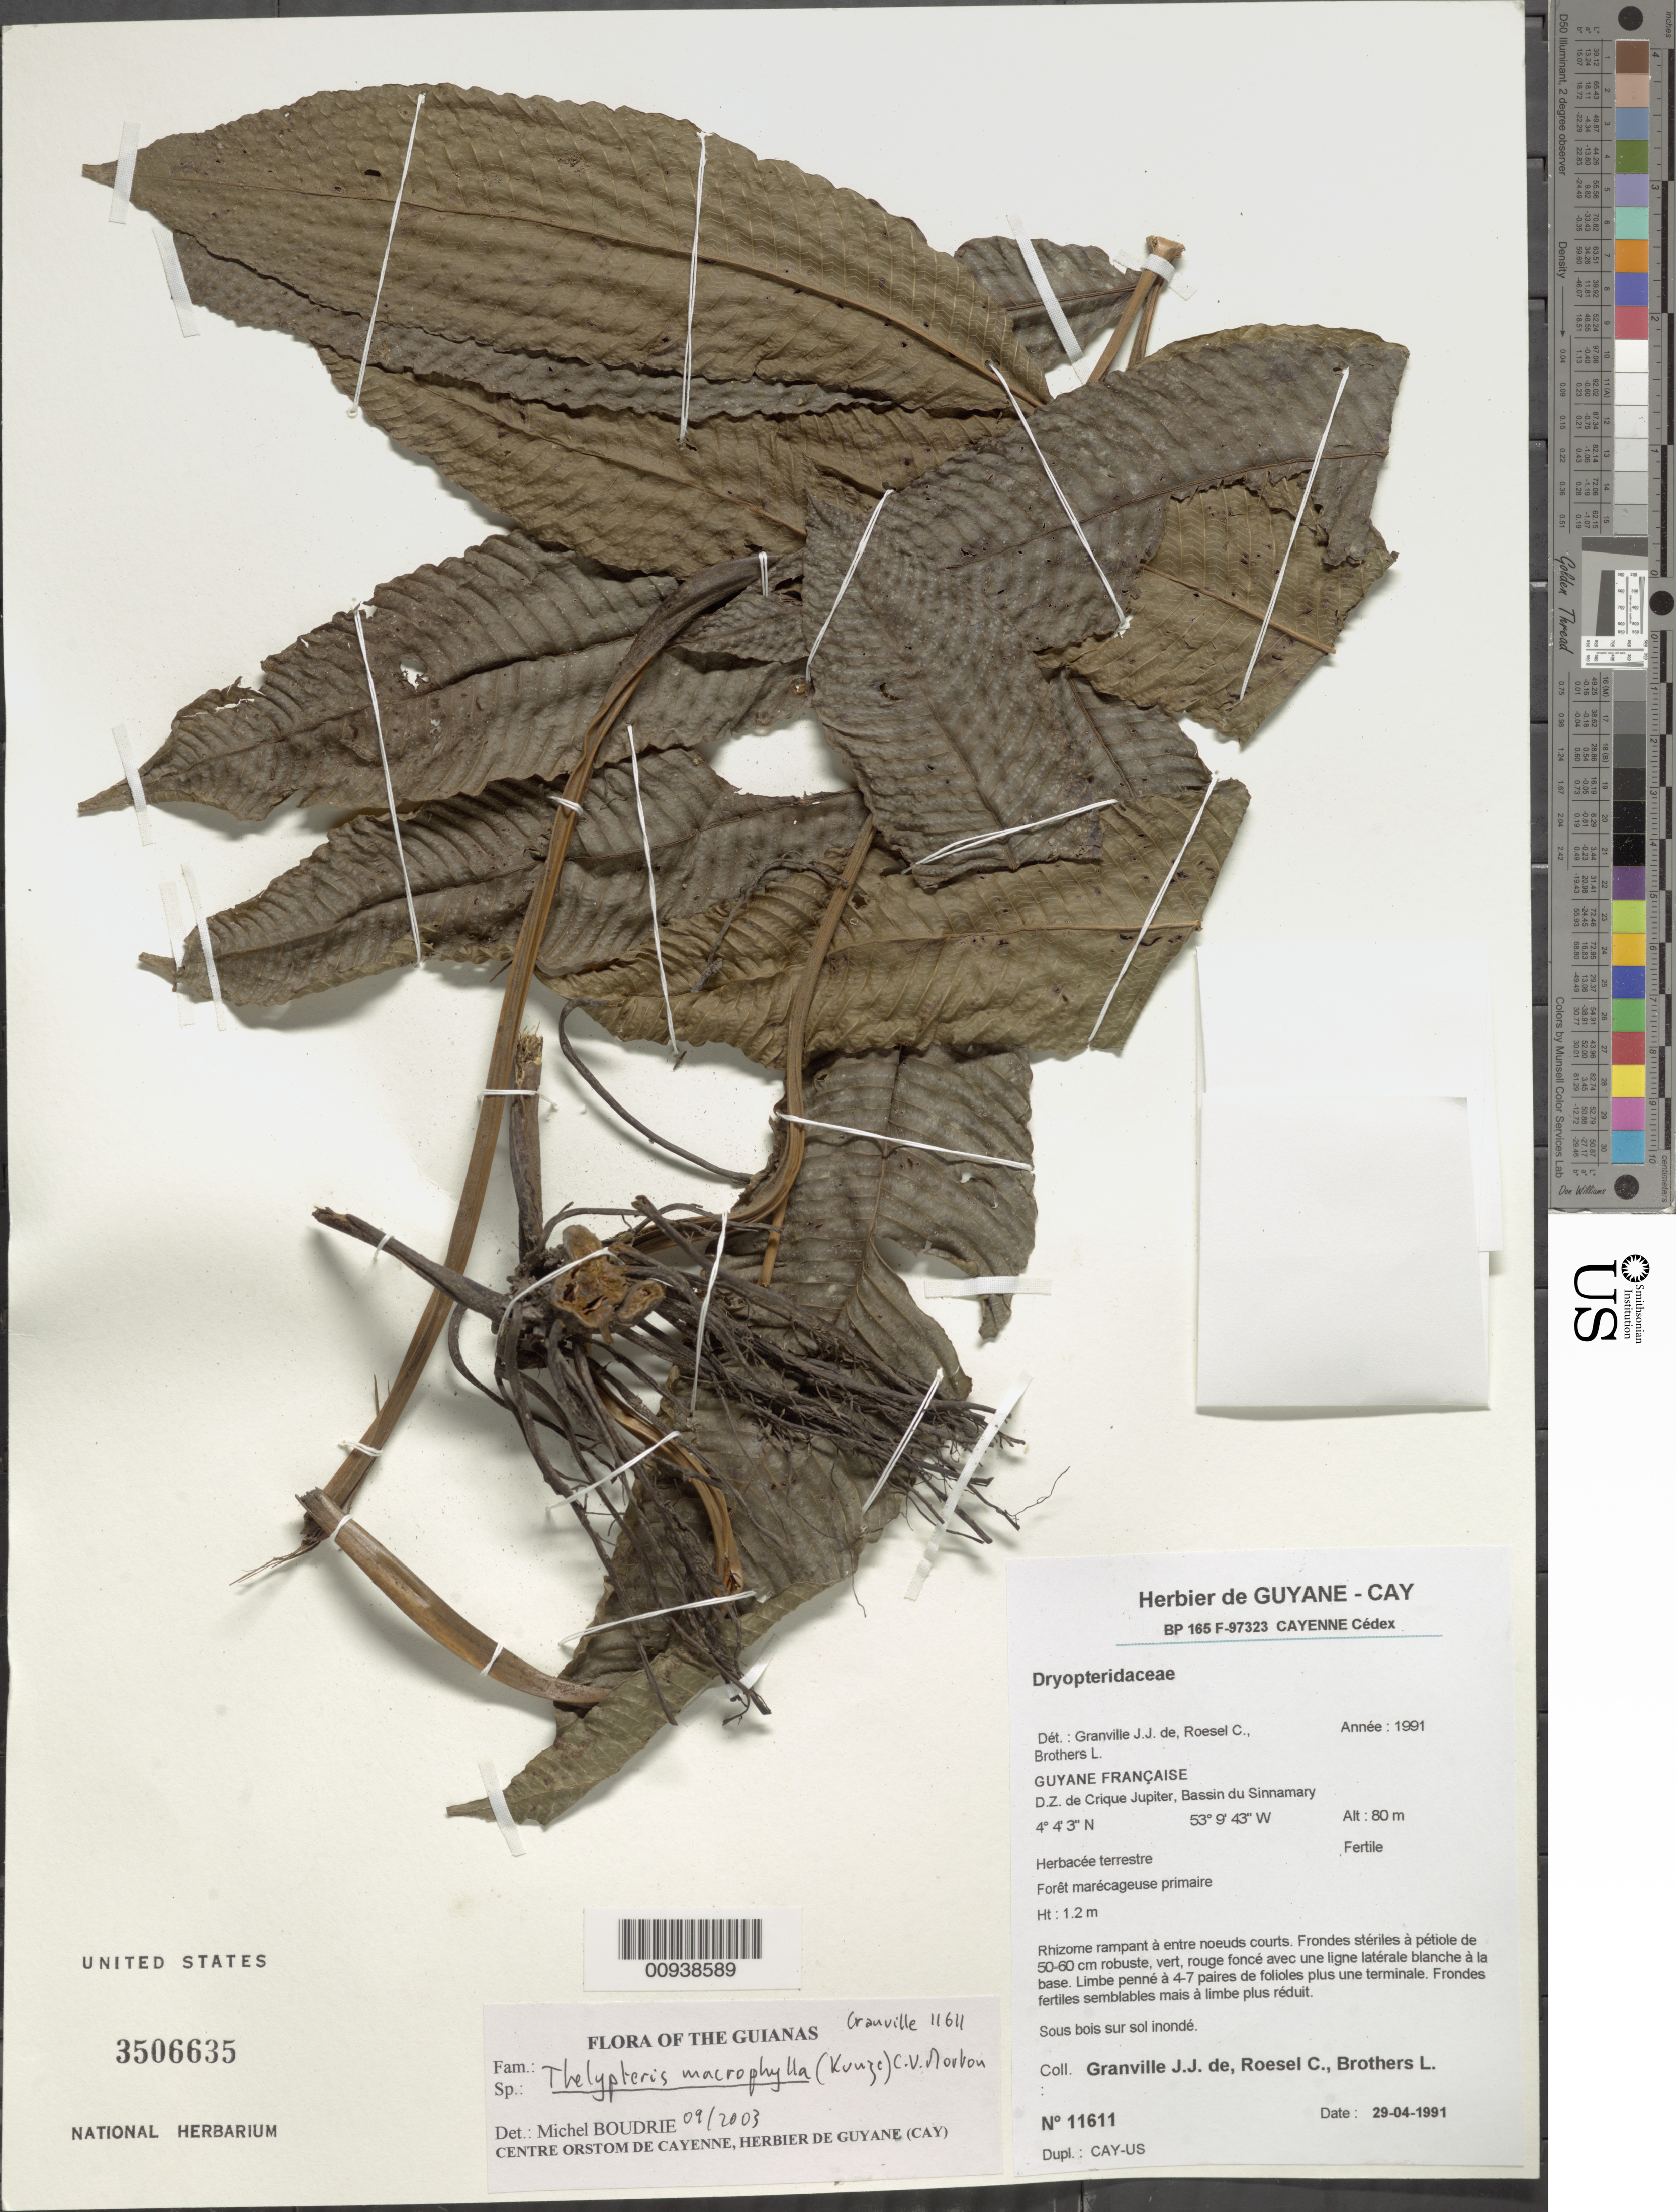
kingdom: Plantae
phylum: Tracheophyta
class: Polypodiopsida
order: Polypodiales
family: Thelypteridaceae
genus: Meniscium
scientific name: Meniscium macrophyllum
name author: Kunze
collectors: J.-J. de Granville, C. S. Roesel & L. Brothers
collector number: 11611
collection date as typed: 29-Apr-91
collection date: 1991-04-29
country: French Guiana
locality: D.Z. de Crique Jupiter, Bassin du Sinnamary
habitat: Forêt marécageuse primaire; sous bois sur sol inondé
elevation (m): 80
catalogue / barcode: US 3506635